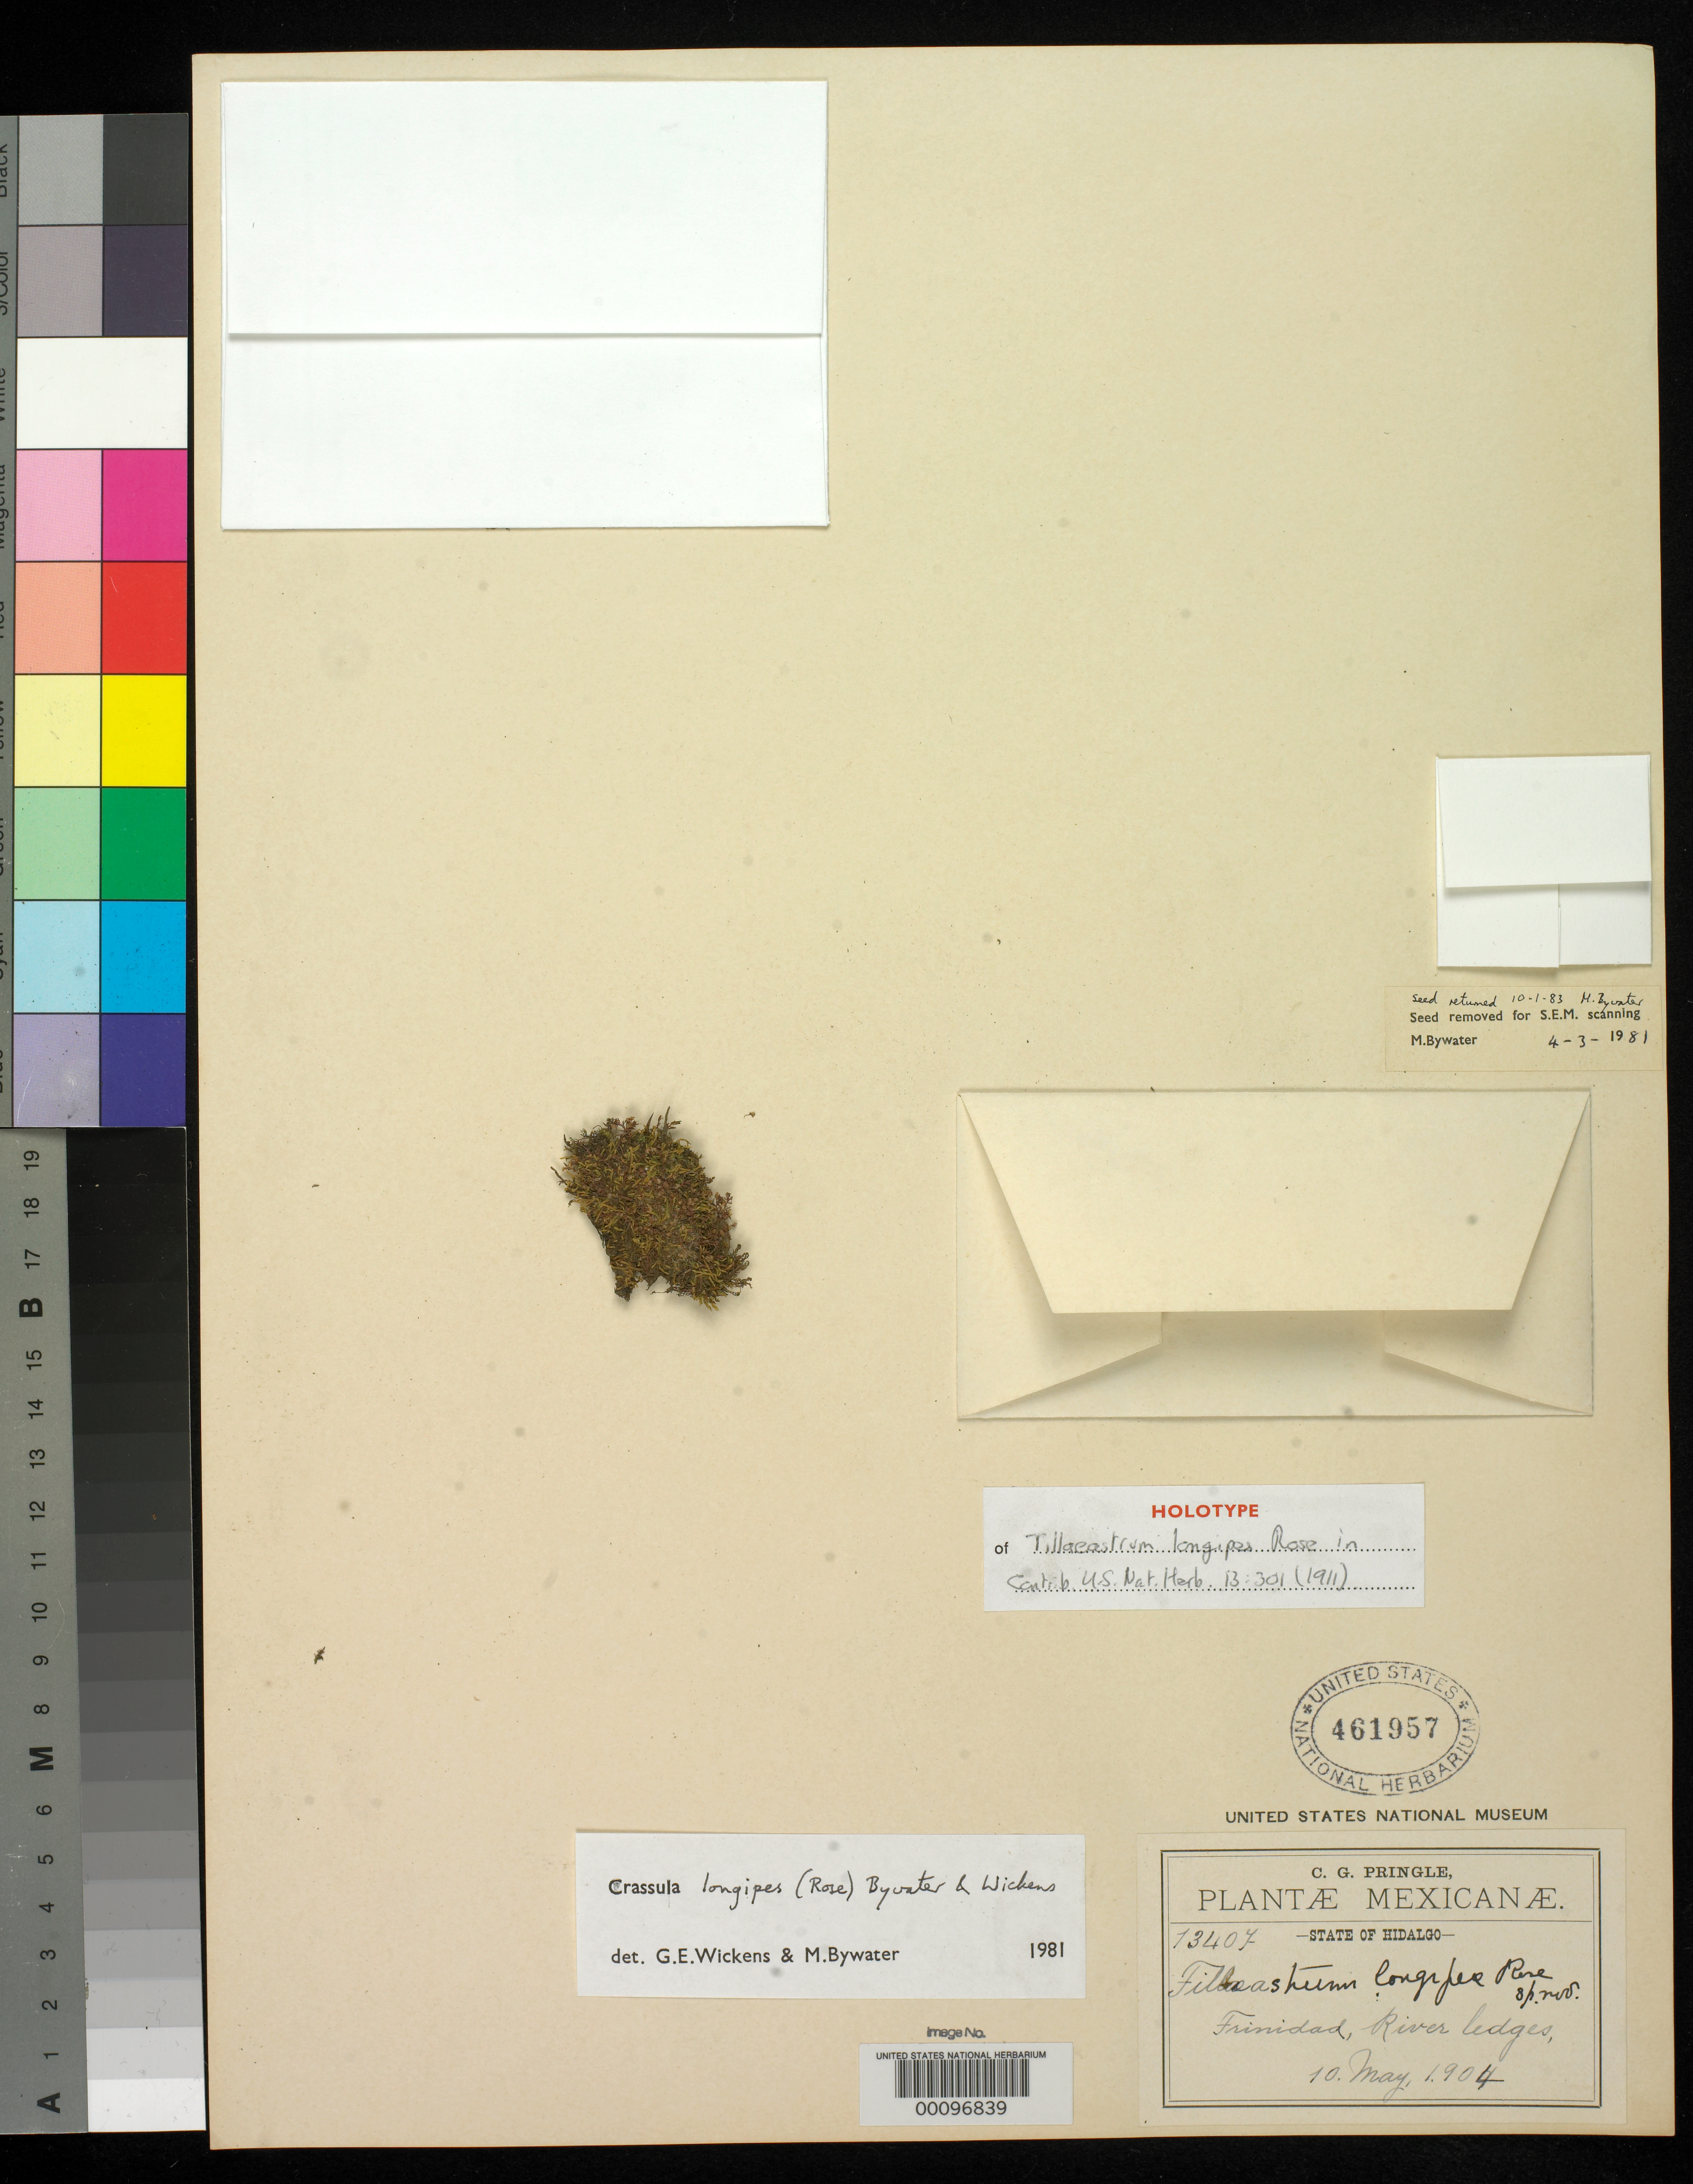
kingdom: Plantae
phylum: Tracheophyta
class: Magnoliopsida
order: Saxifragales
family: Crassulaceae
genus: Tillaeastrum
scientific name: Tillaeastrum longipes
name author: Rose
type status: Holotype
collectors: C. G. Pringle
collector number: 13407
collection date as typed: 10 May 1904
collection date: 1904-05-10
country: Mexico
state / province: Hidalgo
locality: On river ledges at Trinidad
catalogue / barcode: US 461957